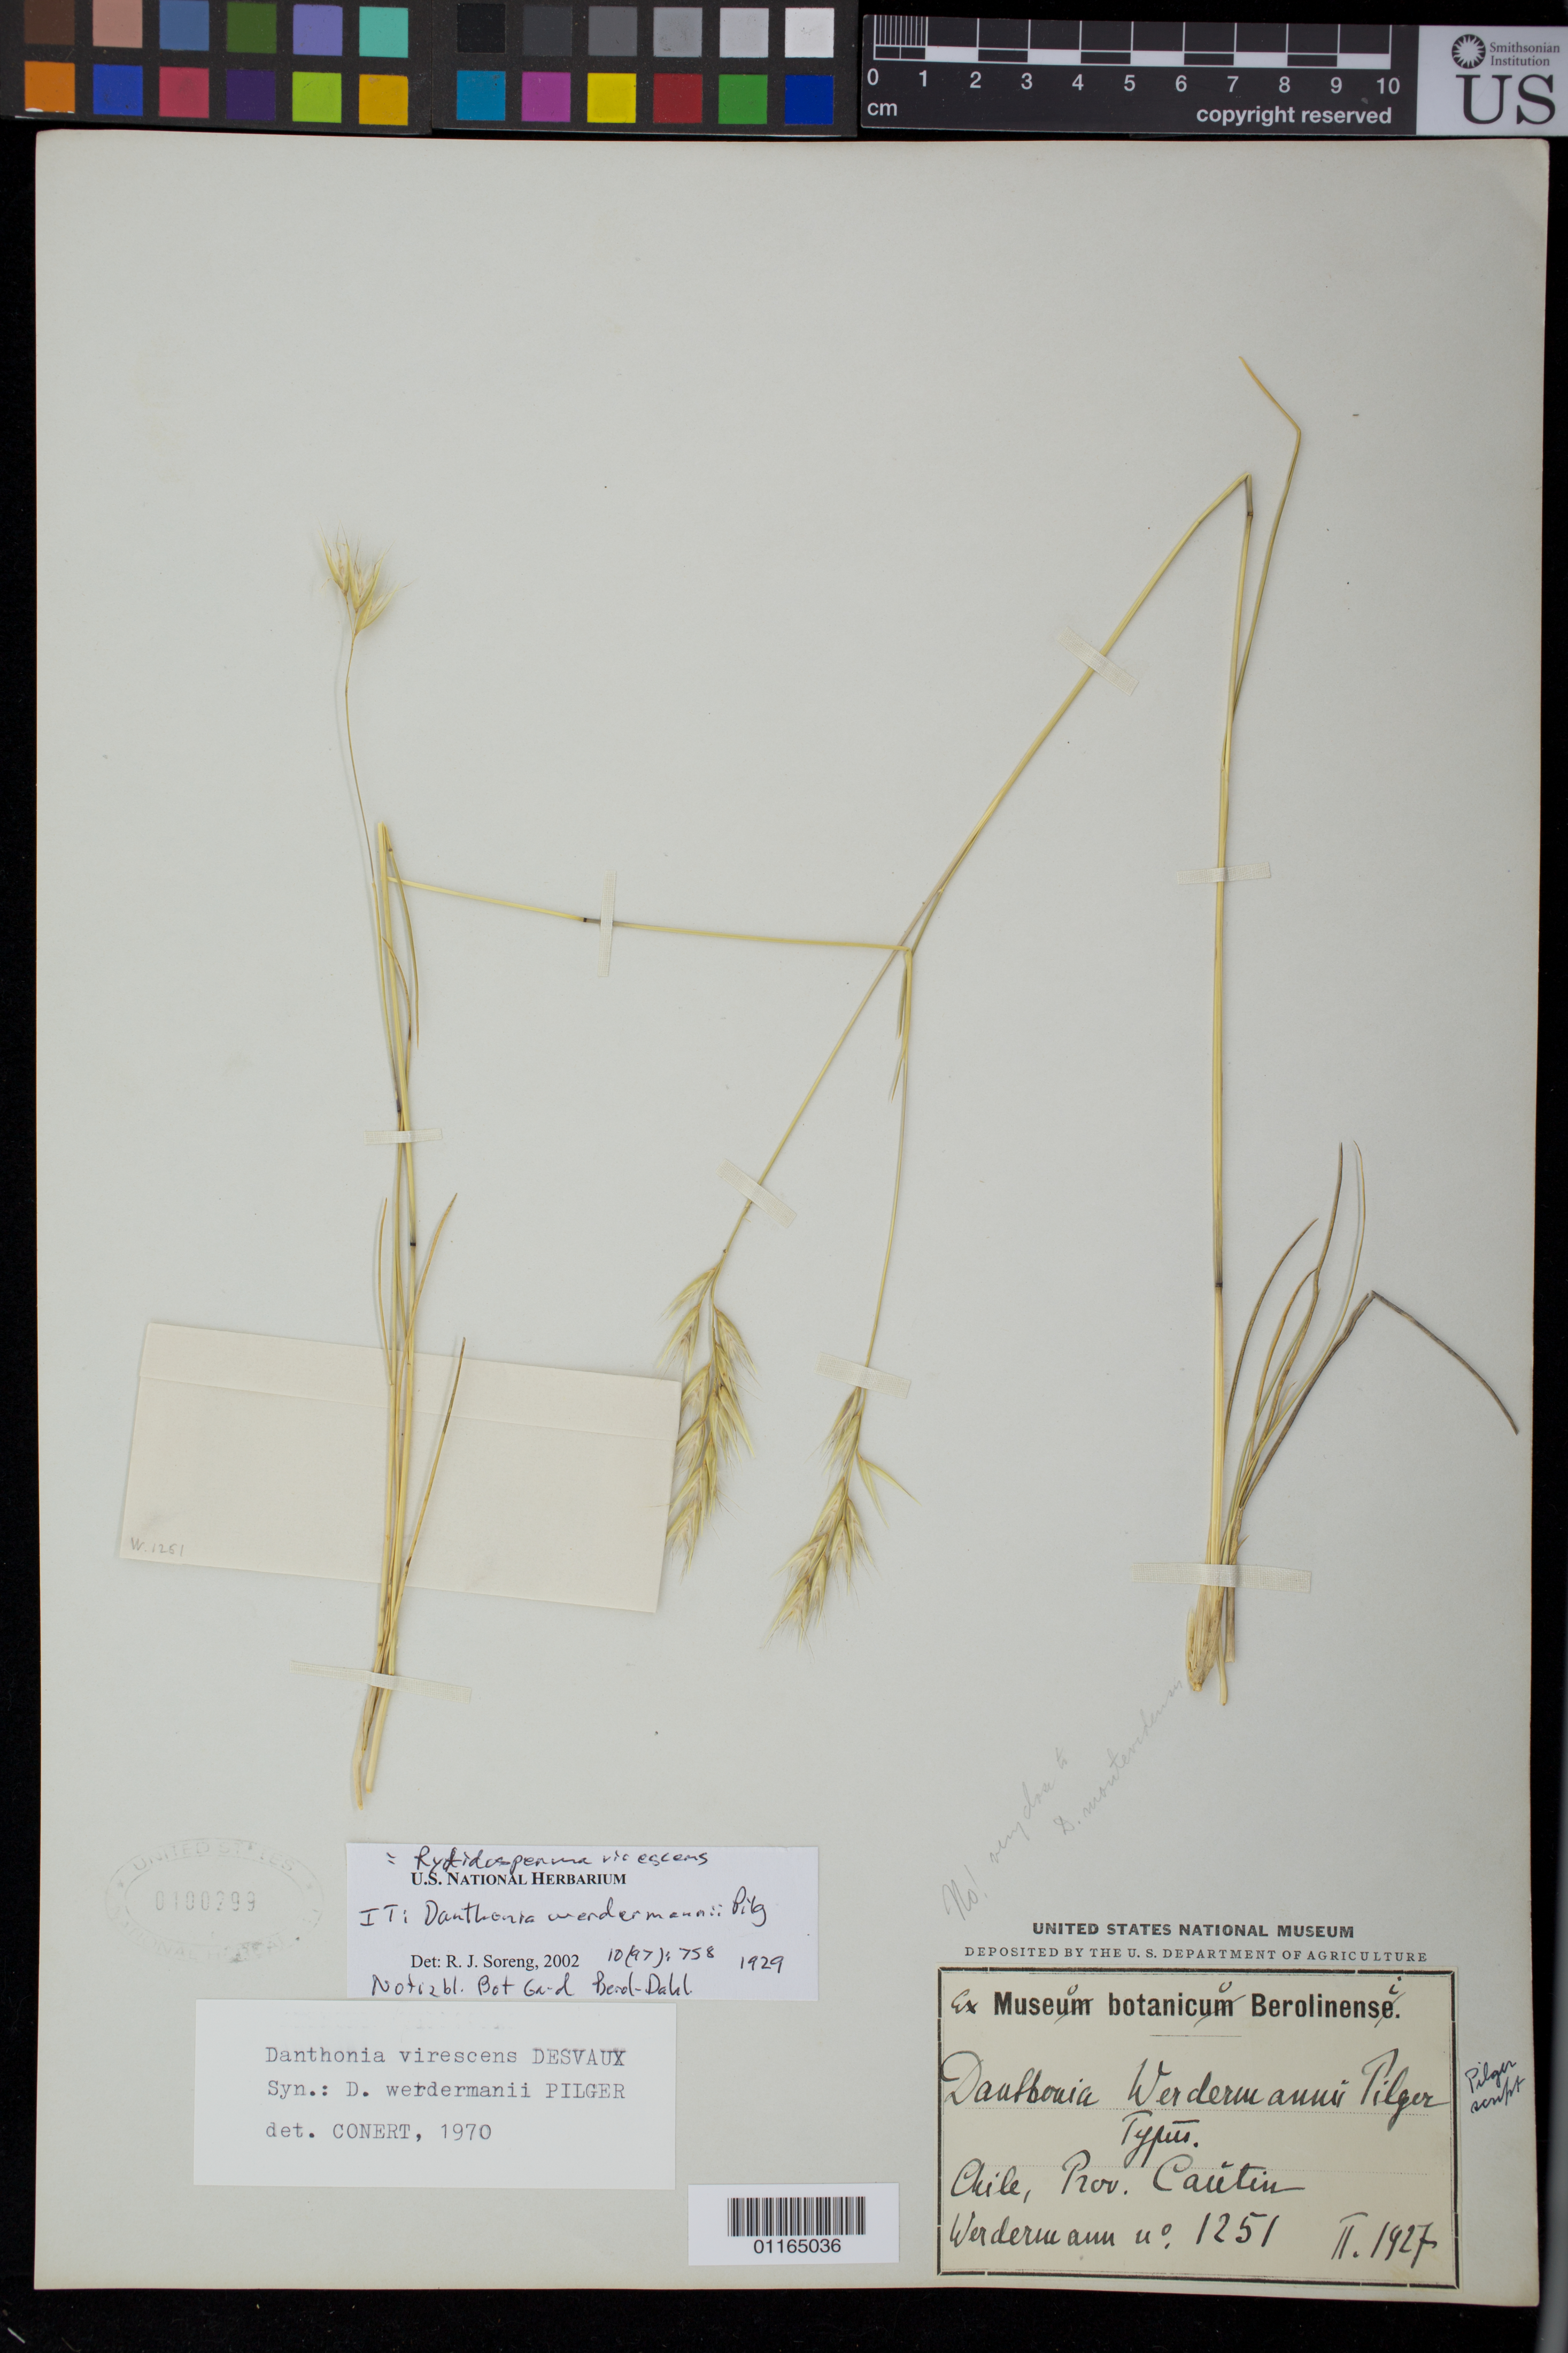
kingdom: Plantae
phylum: Tracheophyta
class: Liliopsida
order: Poales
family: Poaceae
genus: Danthonia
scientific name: Danthonia werdermannii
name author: Pilg.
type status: Isotype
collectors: E. Werdermann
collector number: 1251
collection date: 1927-02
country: Chile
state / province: Araucanía (IX)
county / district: Cautin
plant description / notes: ex herb Berlin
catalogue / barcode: US 100299